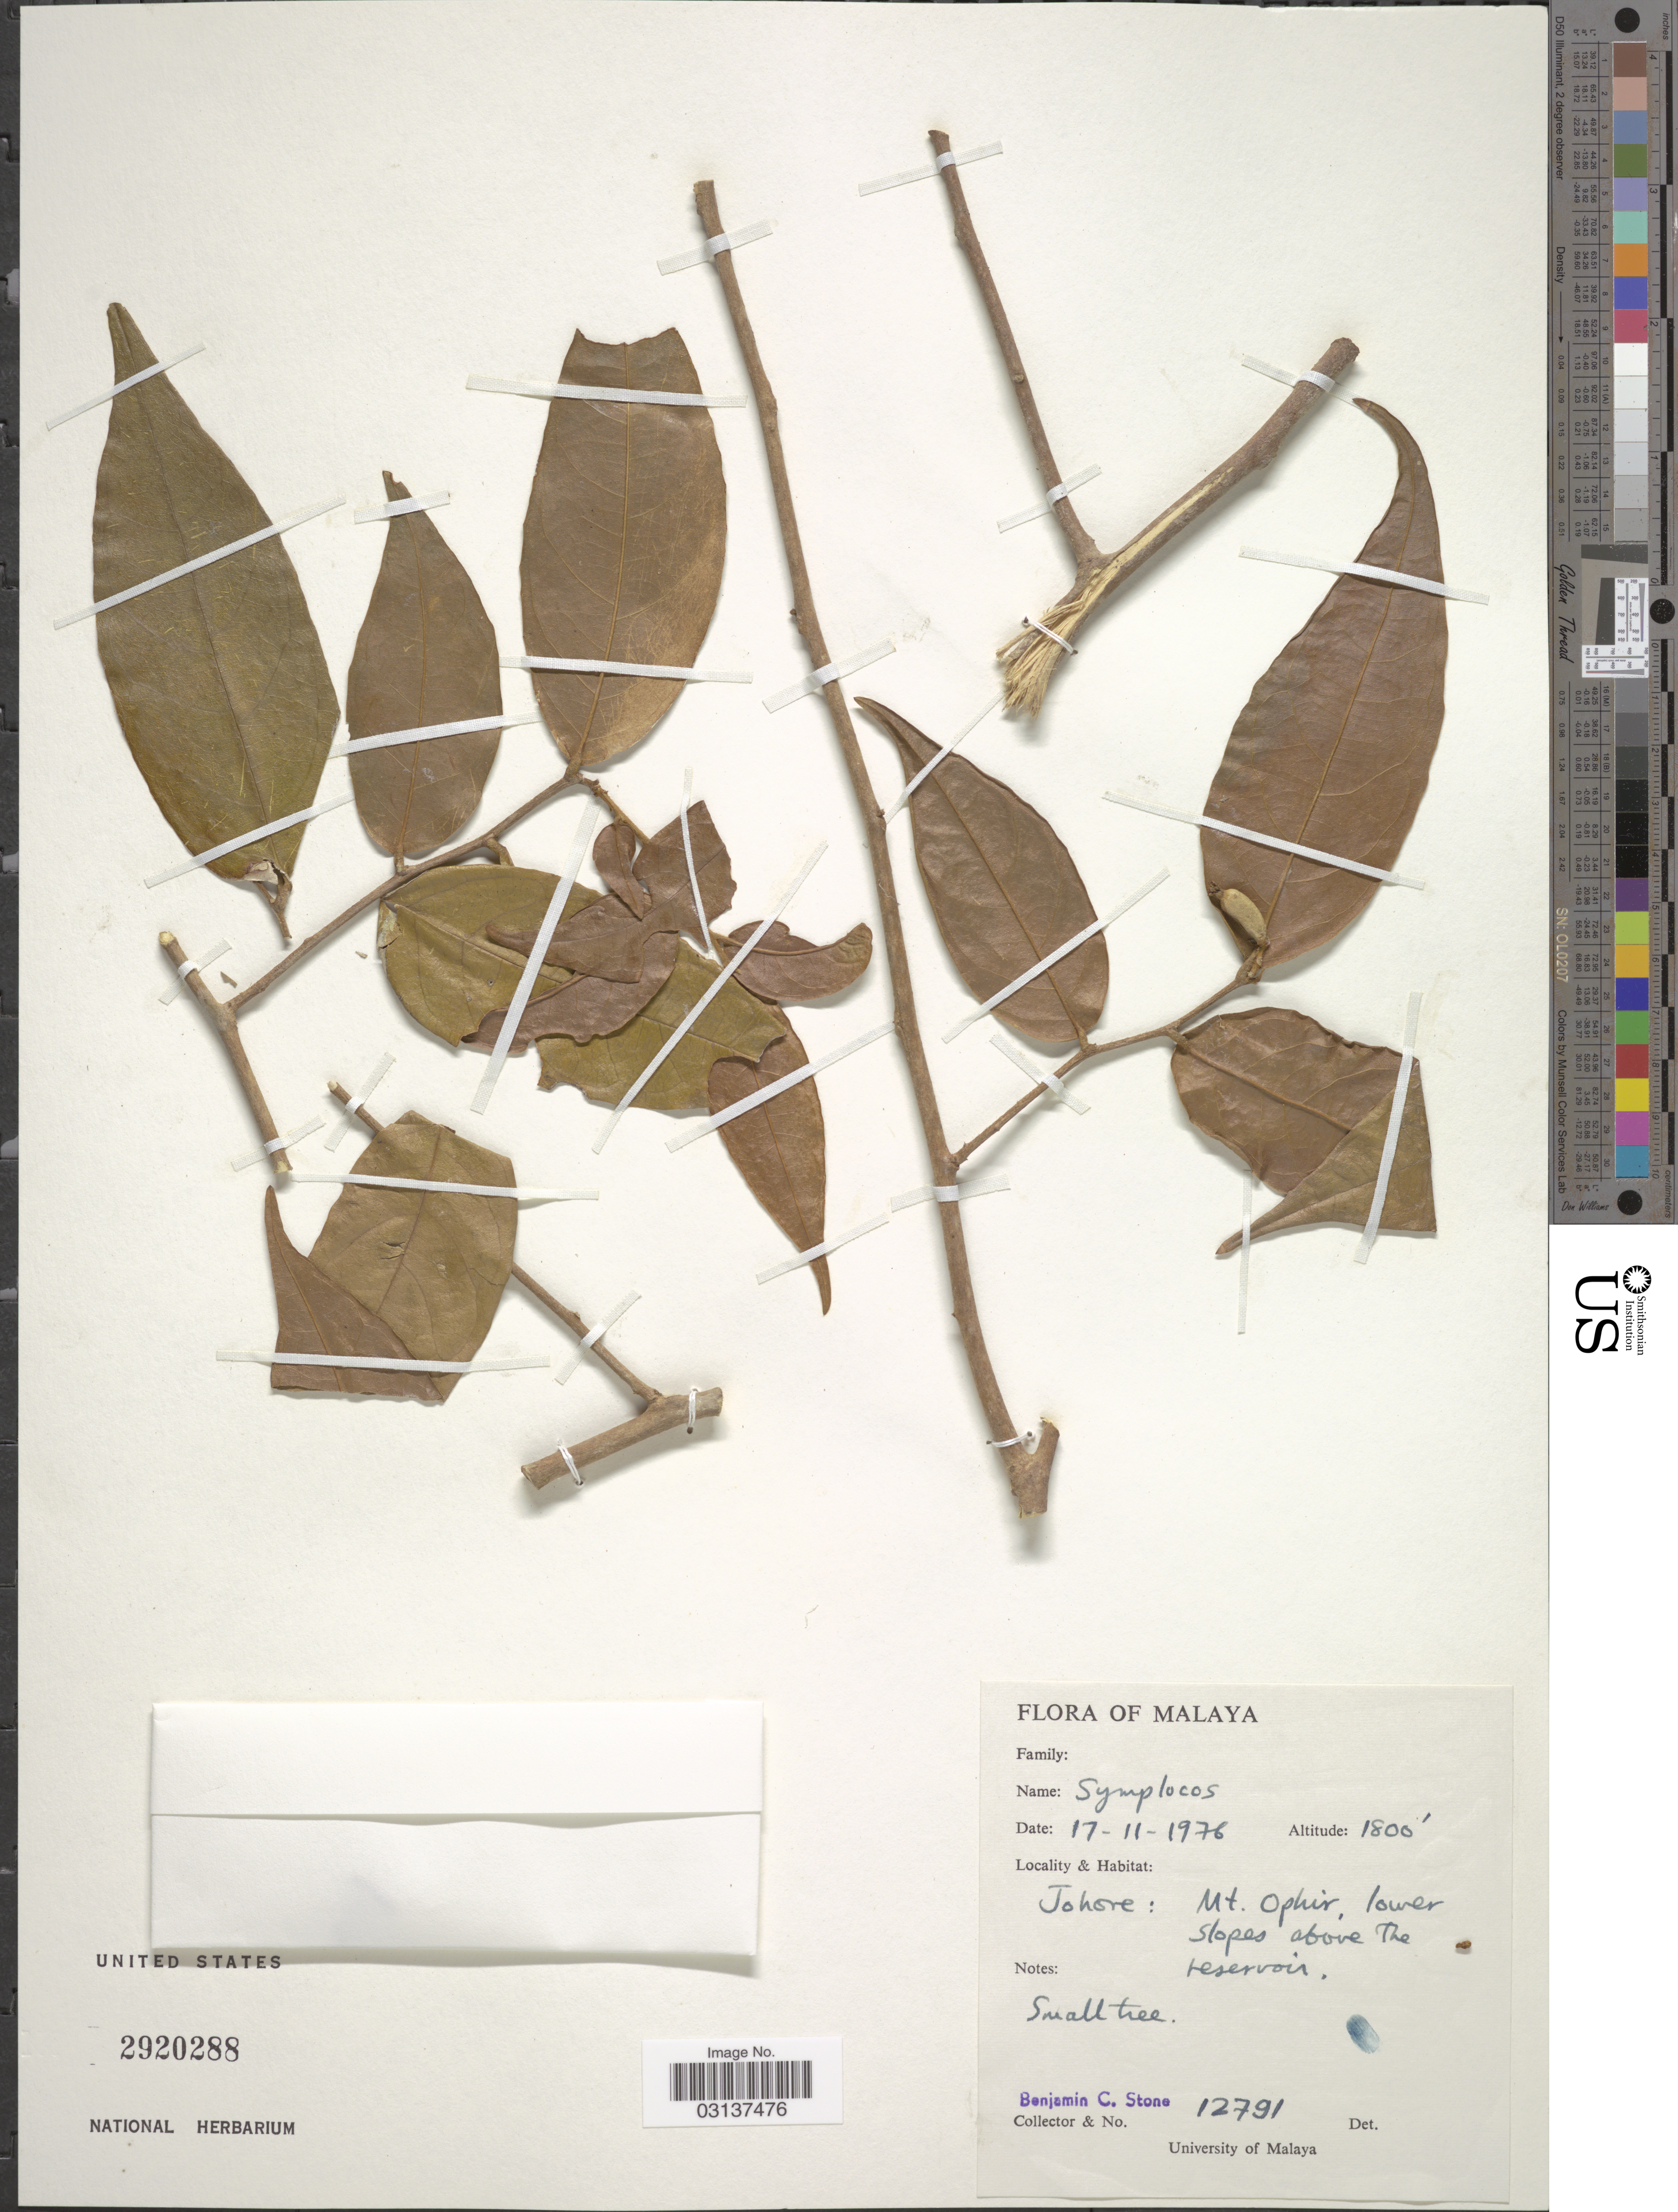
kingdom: Plantae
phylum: Tracheophyta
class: Magnoliopsida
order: Ericales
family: Symplocaceae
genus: Symplocos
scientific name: Symplocos sp.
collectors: B. C. Stone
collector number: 12791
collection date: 1976-11-17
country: Malaysia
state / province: Johor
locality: Malaya, Johore: Mt. Ophir, lower slopes above the reservoir.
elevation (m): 549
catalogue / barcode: US 2920288